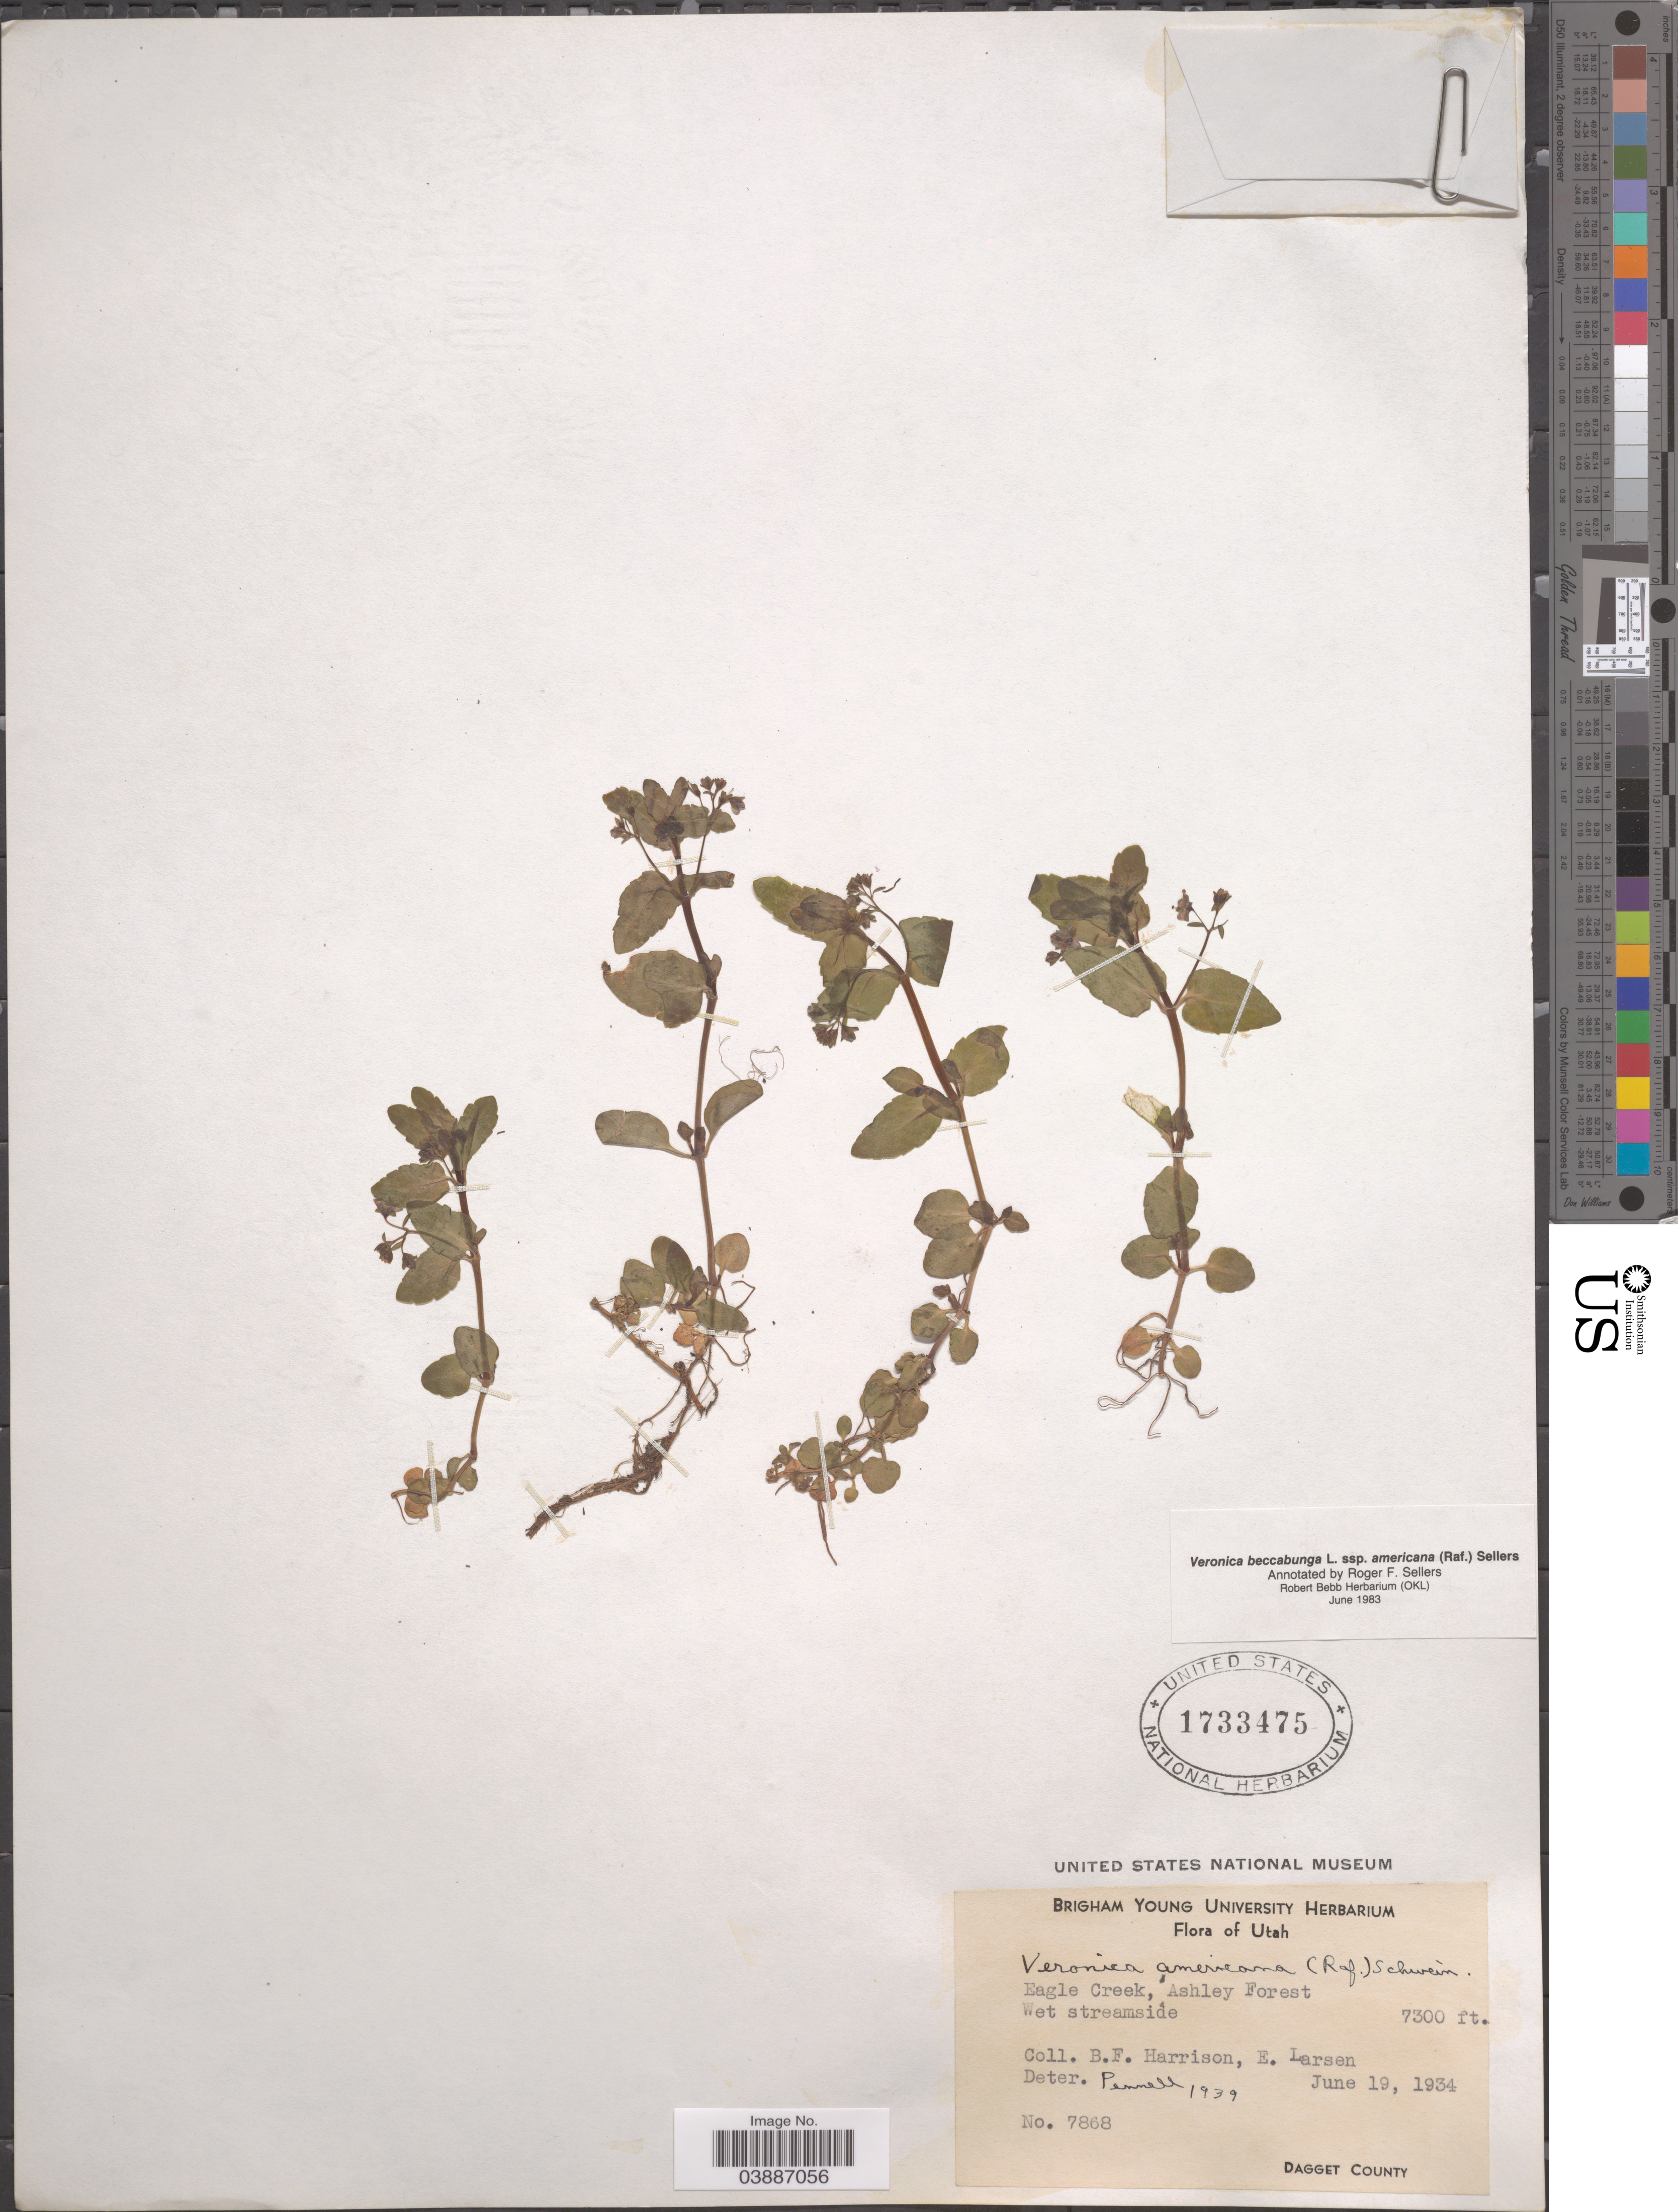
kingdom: Plantae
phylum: Tracheophyta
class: Magnoliopsida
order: Lamiales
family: Plantaginaceae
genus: Veronica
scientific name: Veronica beccabunga subsp. americana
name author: Raf.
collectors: B. F. Harrison & E. Larsen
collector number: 7868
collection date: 1934-06-19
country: United States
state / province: Utah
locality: Eagle Creek, Ashley Forest. Dagget County.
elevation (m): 2225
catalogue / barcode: US 1733475